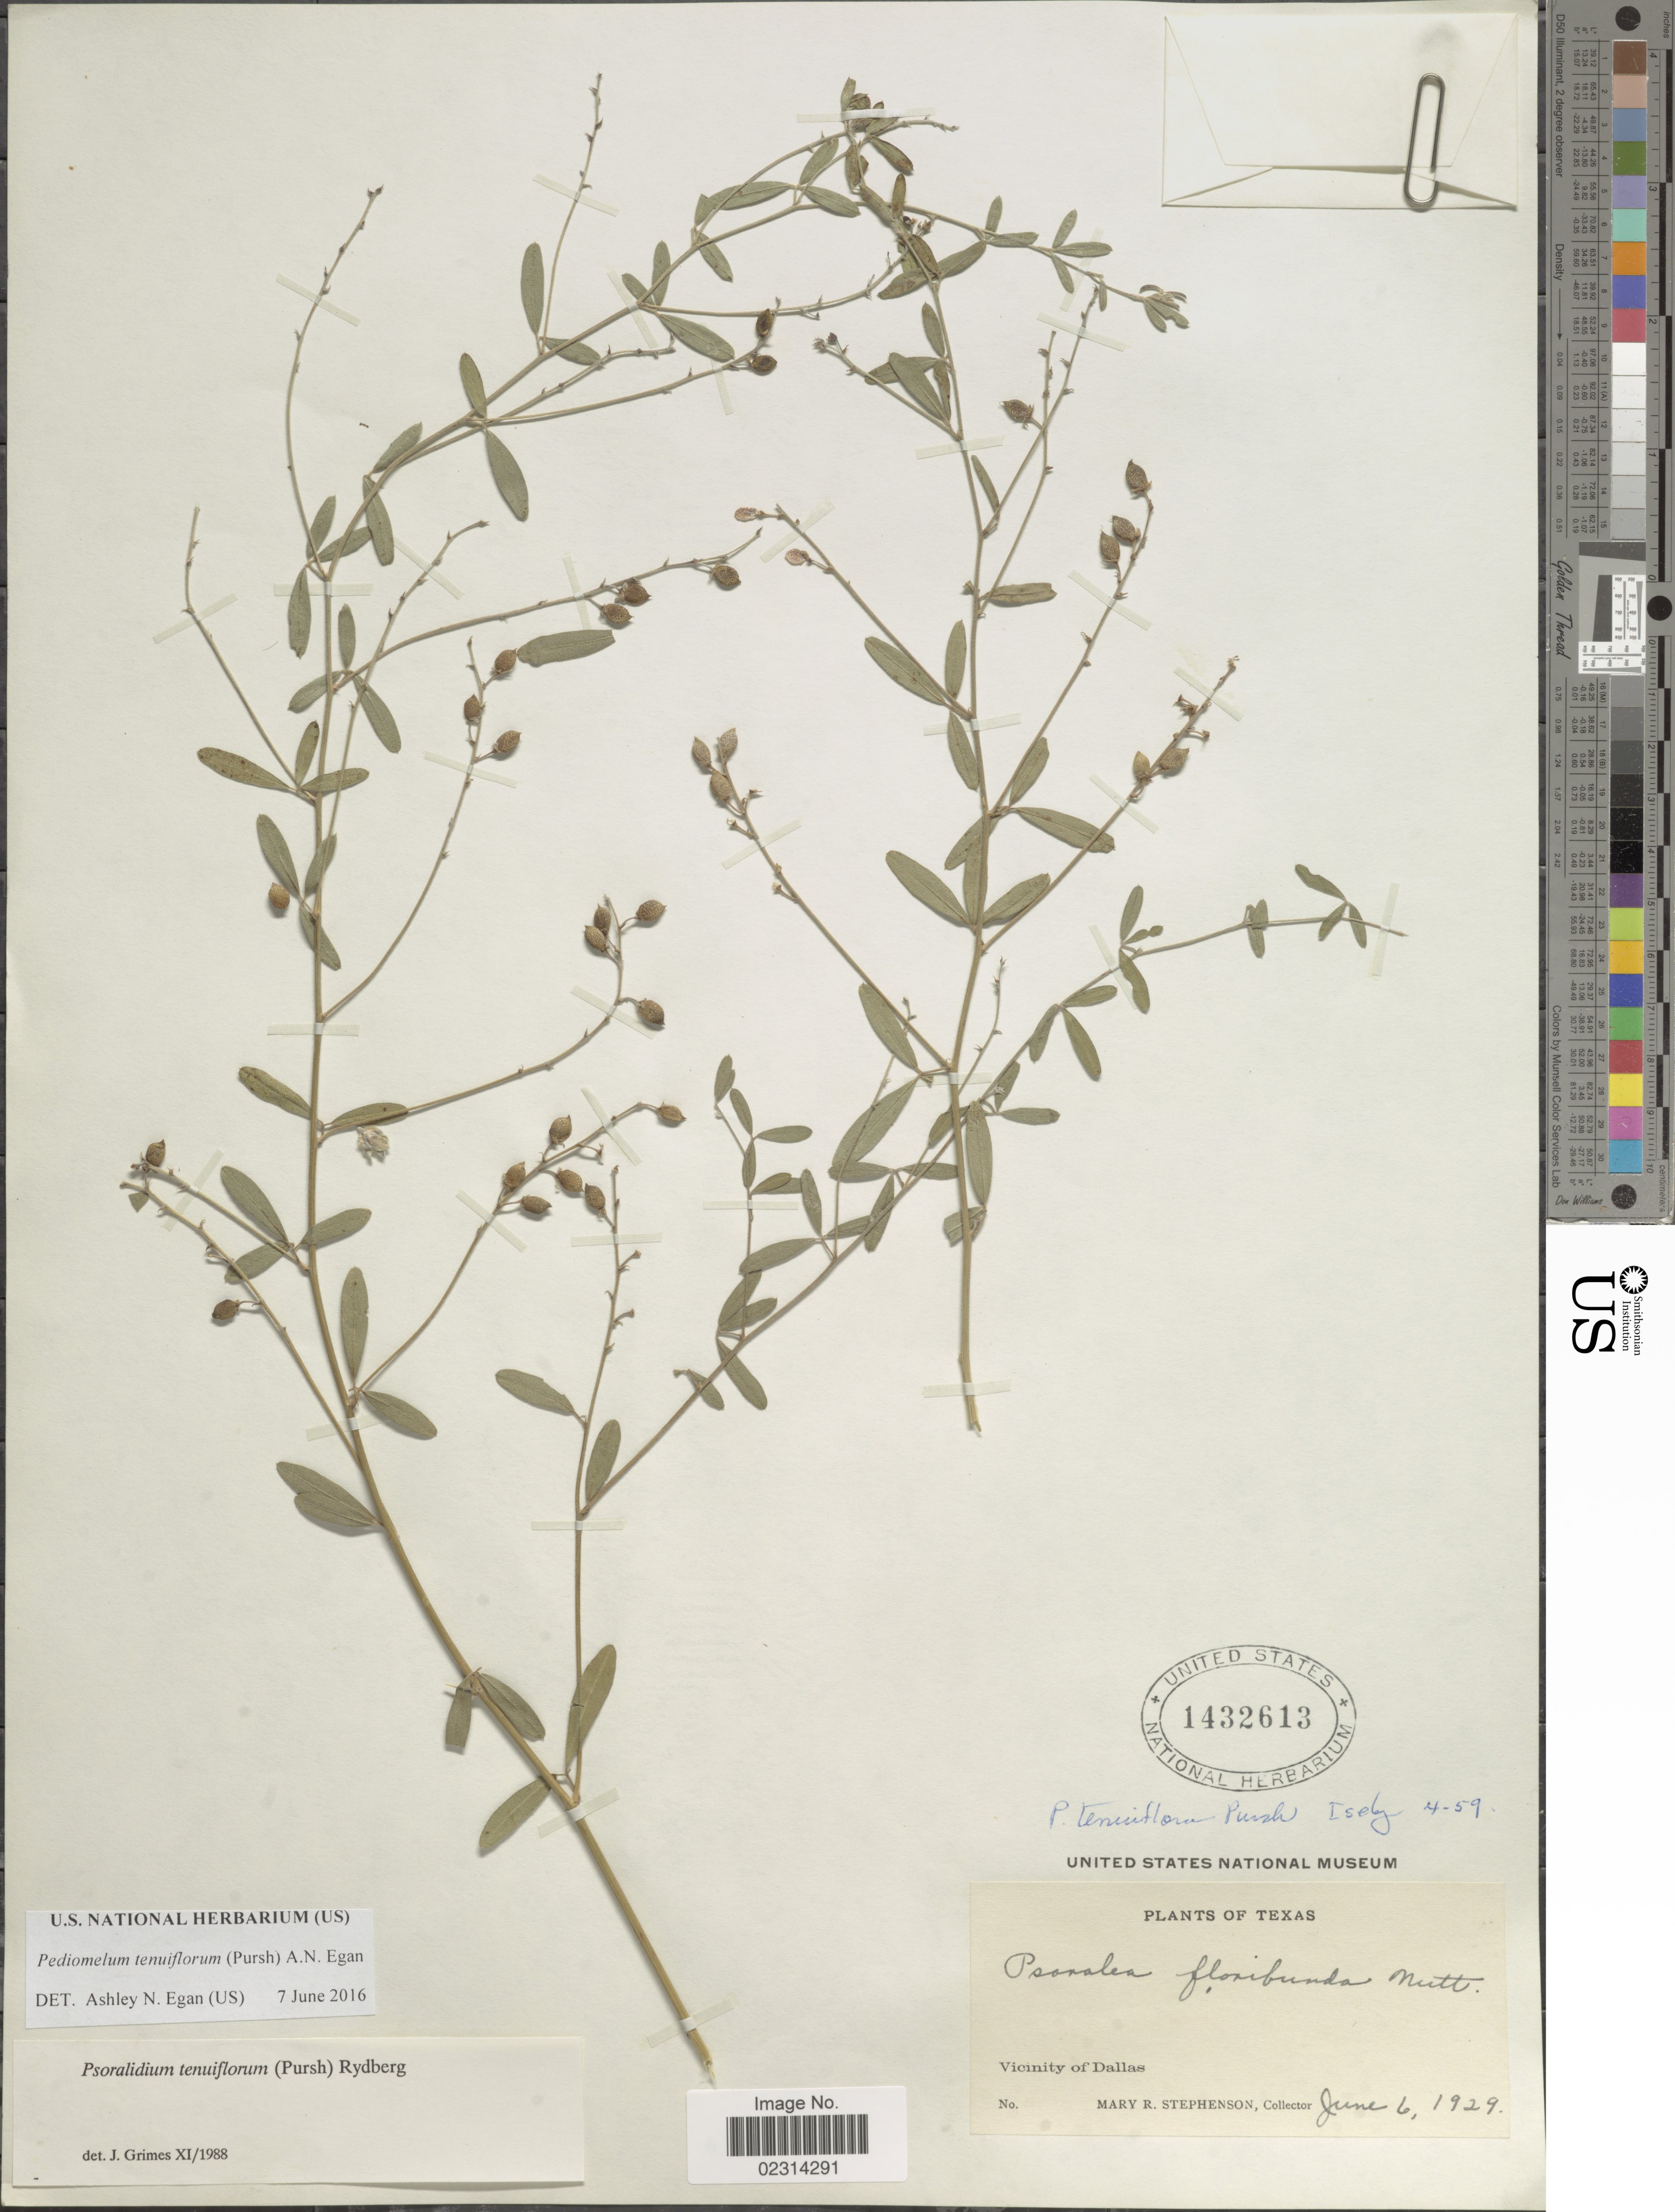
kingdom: Plantae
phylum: Tracheophyta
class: Magnoliopsida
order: Fabales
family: Fabaceae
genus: Psoralidium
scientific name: Psoralidium tenuiflorum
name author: (Pursh) Rydb.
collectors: M. Stephenson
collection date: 1929-06-06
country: United States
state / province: Texas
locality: Vicinity of Dallas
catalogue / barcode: US 1432613